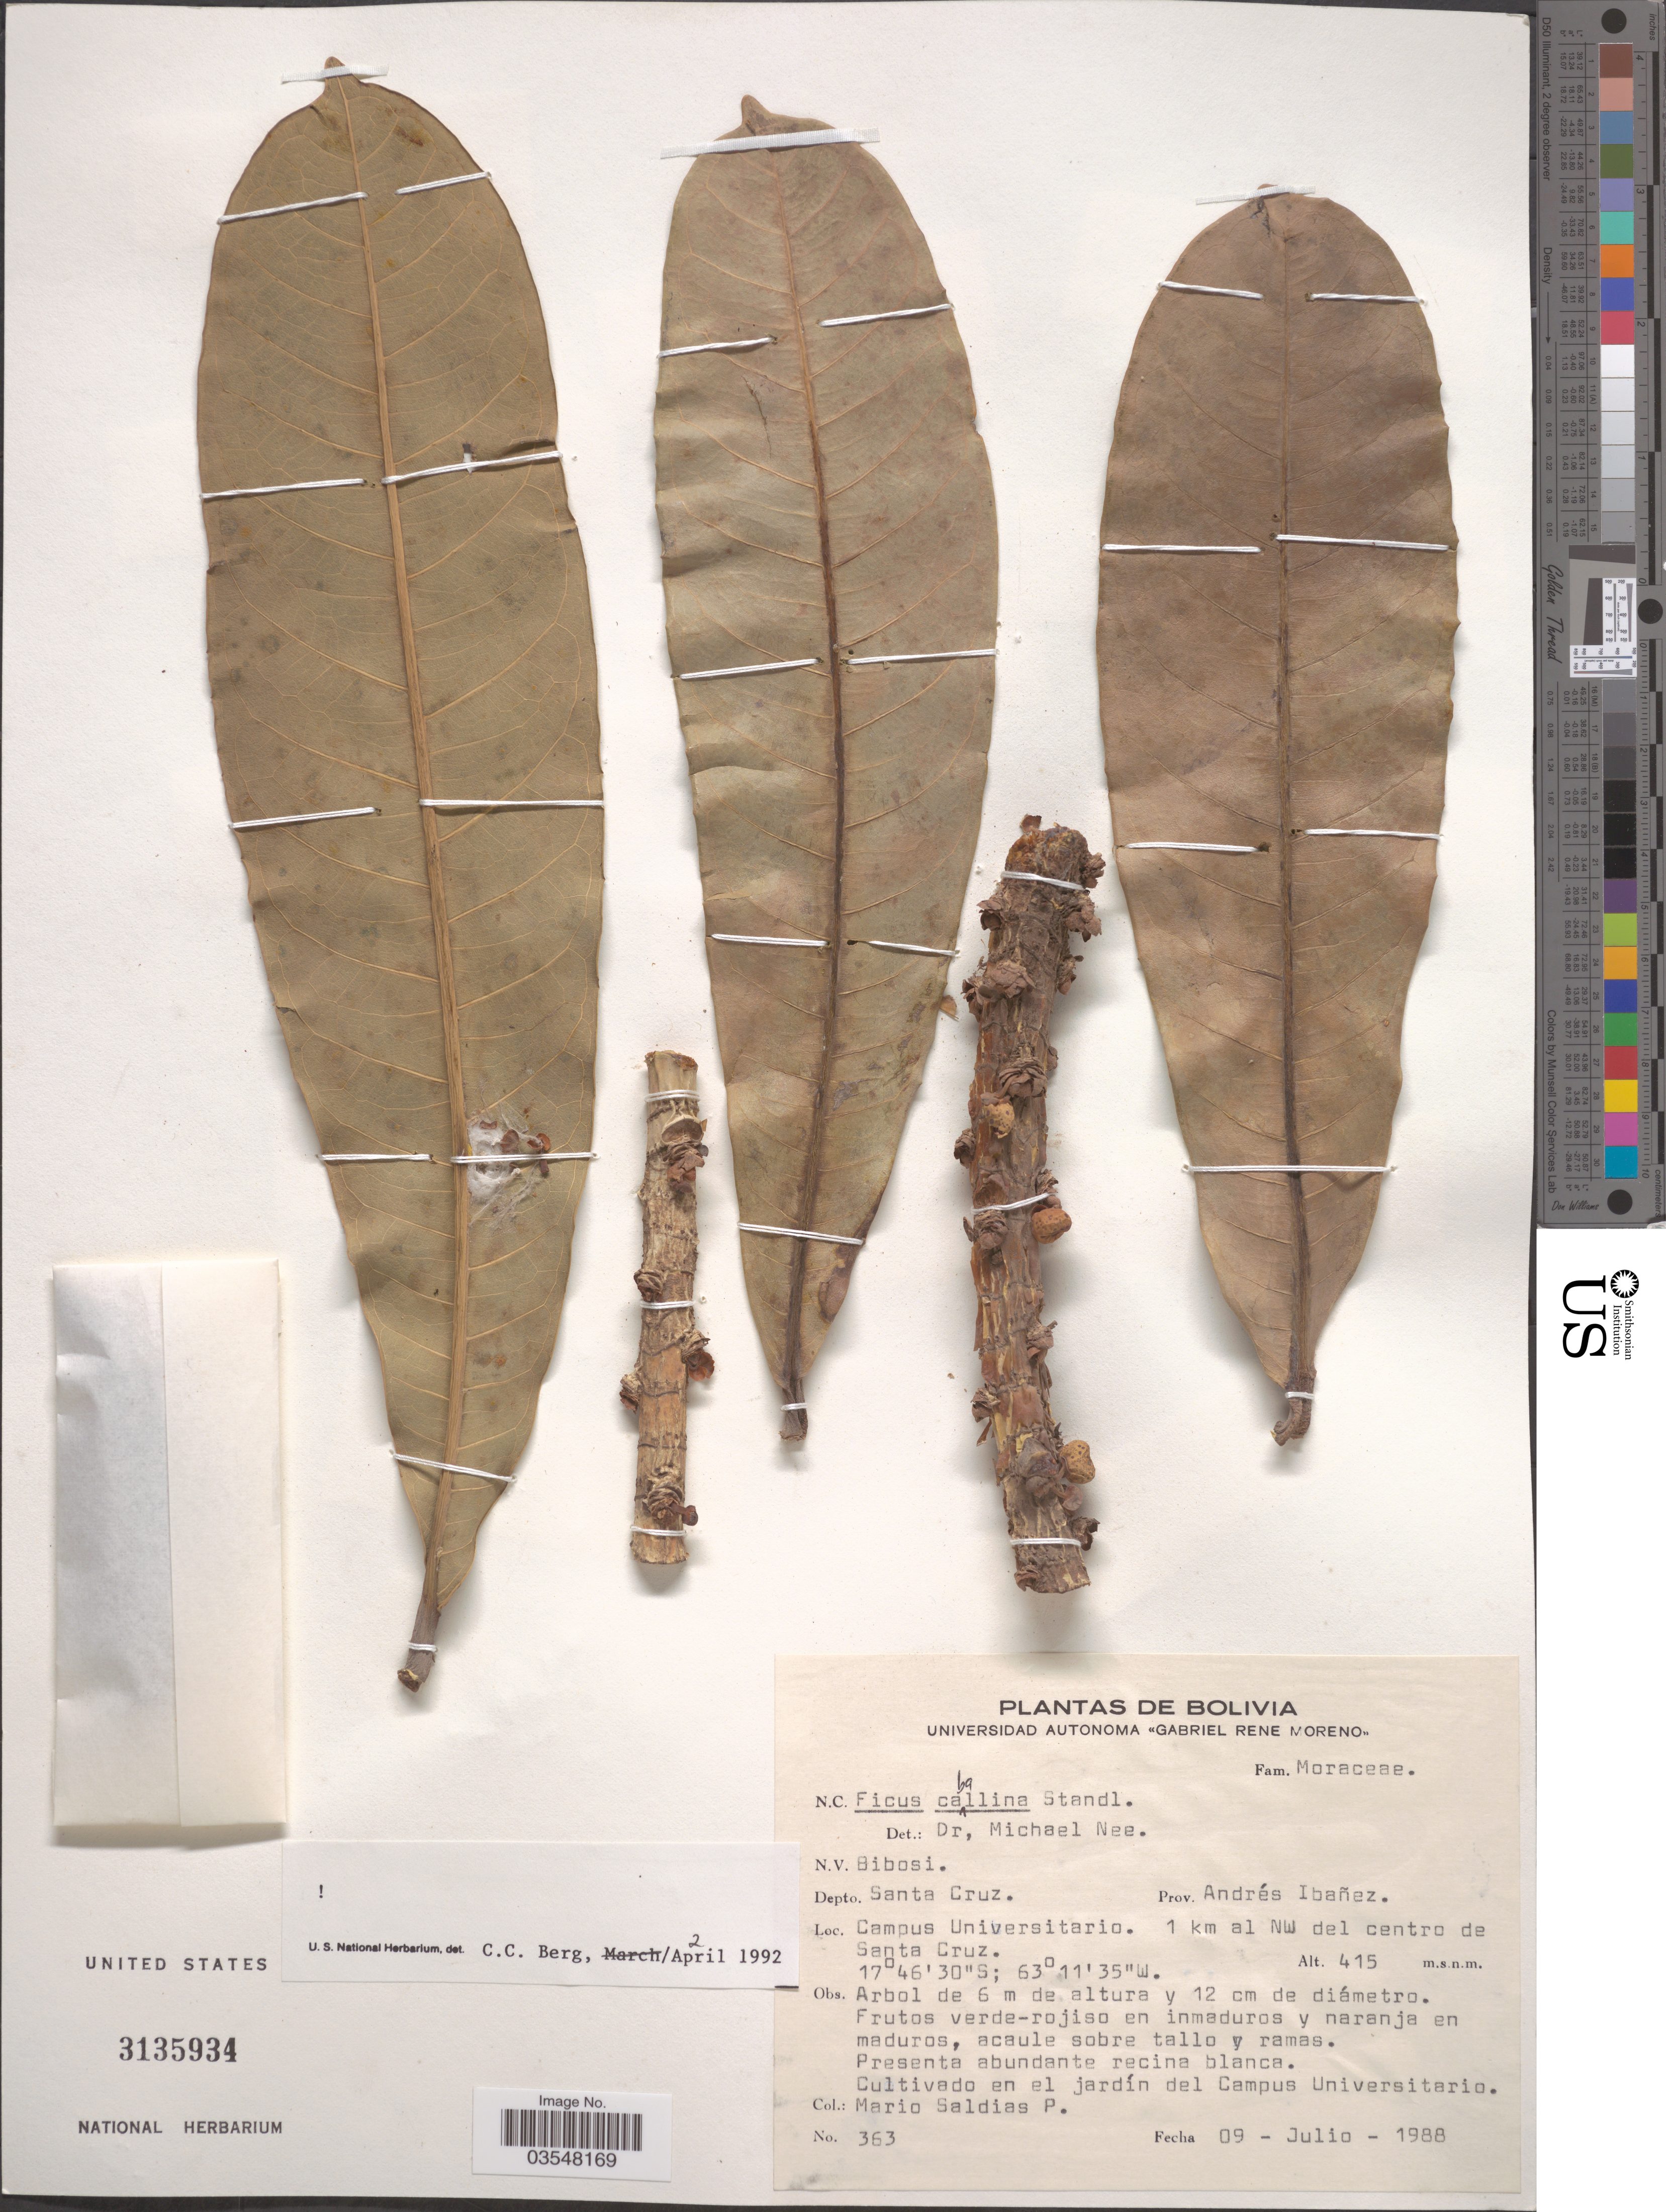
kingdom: Plantae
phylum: Tracheophyta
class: Magnoliopsida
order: Rosales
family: Moraceae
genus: Ficus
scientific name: Ficus caballina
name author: Standl.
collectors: M. Saldias Paz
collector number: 363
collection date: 1988-07-09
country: Bolivia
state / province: Santa Cruz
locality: Depto. Santa Cruz. Prov. Andrés Ibañez. Campus Universitario. 1 km al NW del centro de Santa Cruz.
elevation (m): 415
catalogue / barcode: US 3135934